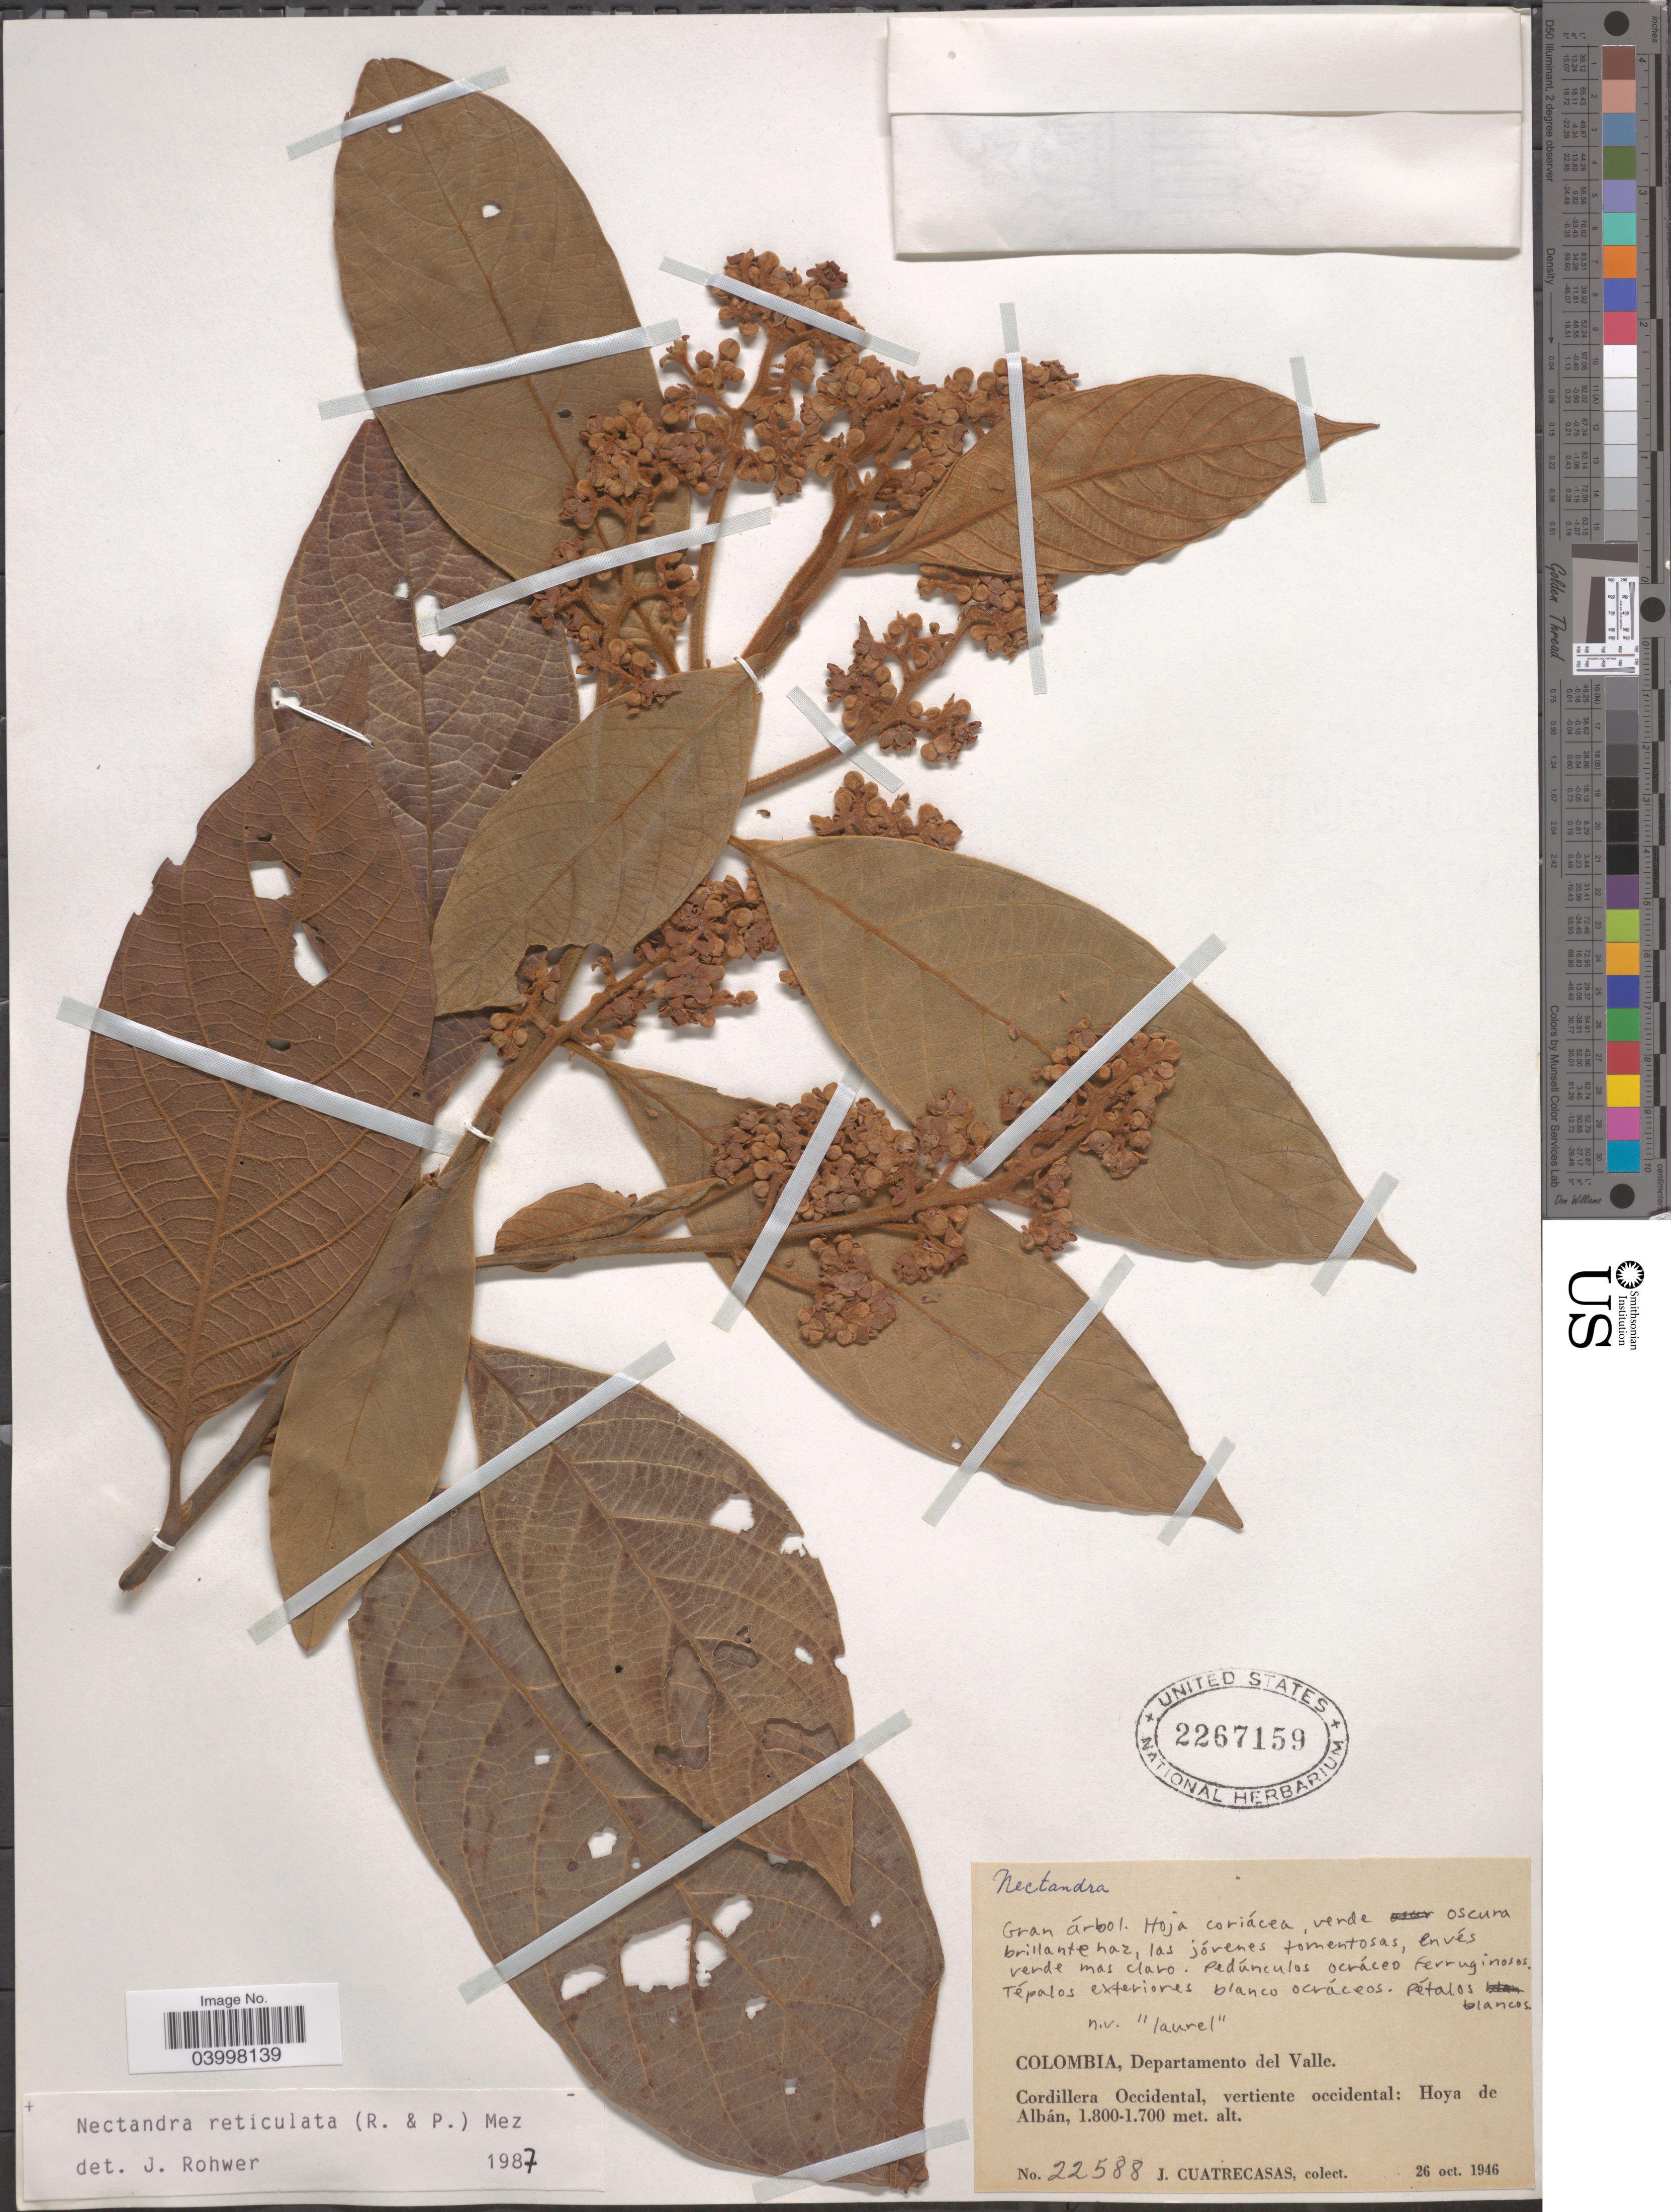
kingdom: Plantae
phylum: Tracheophyta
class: Magnoliopsida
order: Laurales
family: Lauraceae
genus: Nectandra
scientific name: Nectandra reticulata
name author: (Ruiz & Pav.) Mez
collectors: J. Cuatrecasas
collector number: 22588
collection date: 1946-10-26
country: Colombia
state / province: Valle del Cauca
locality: Departamento del Valle. Cordillera Occidental, vertiente occidental: Hoya de Albán.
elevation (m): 1700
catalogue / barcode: US 2267159